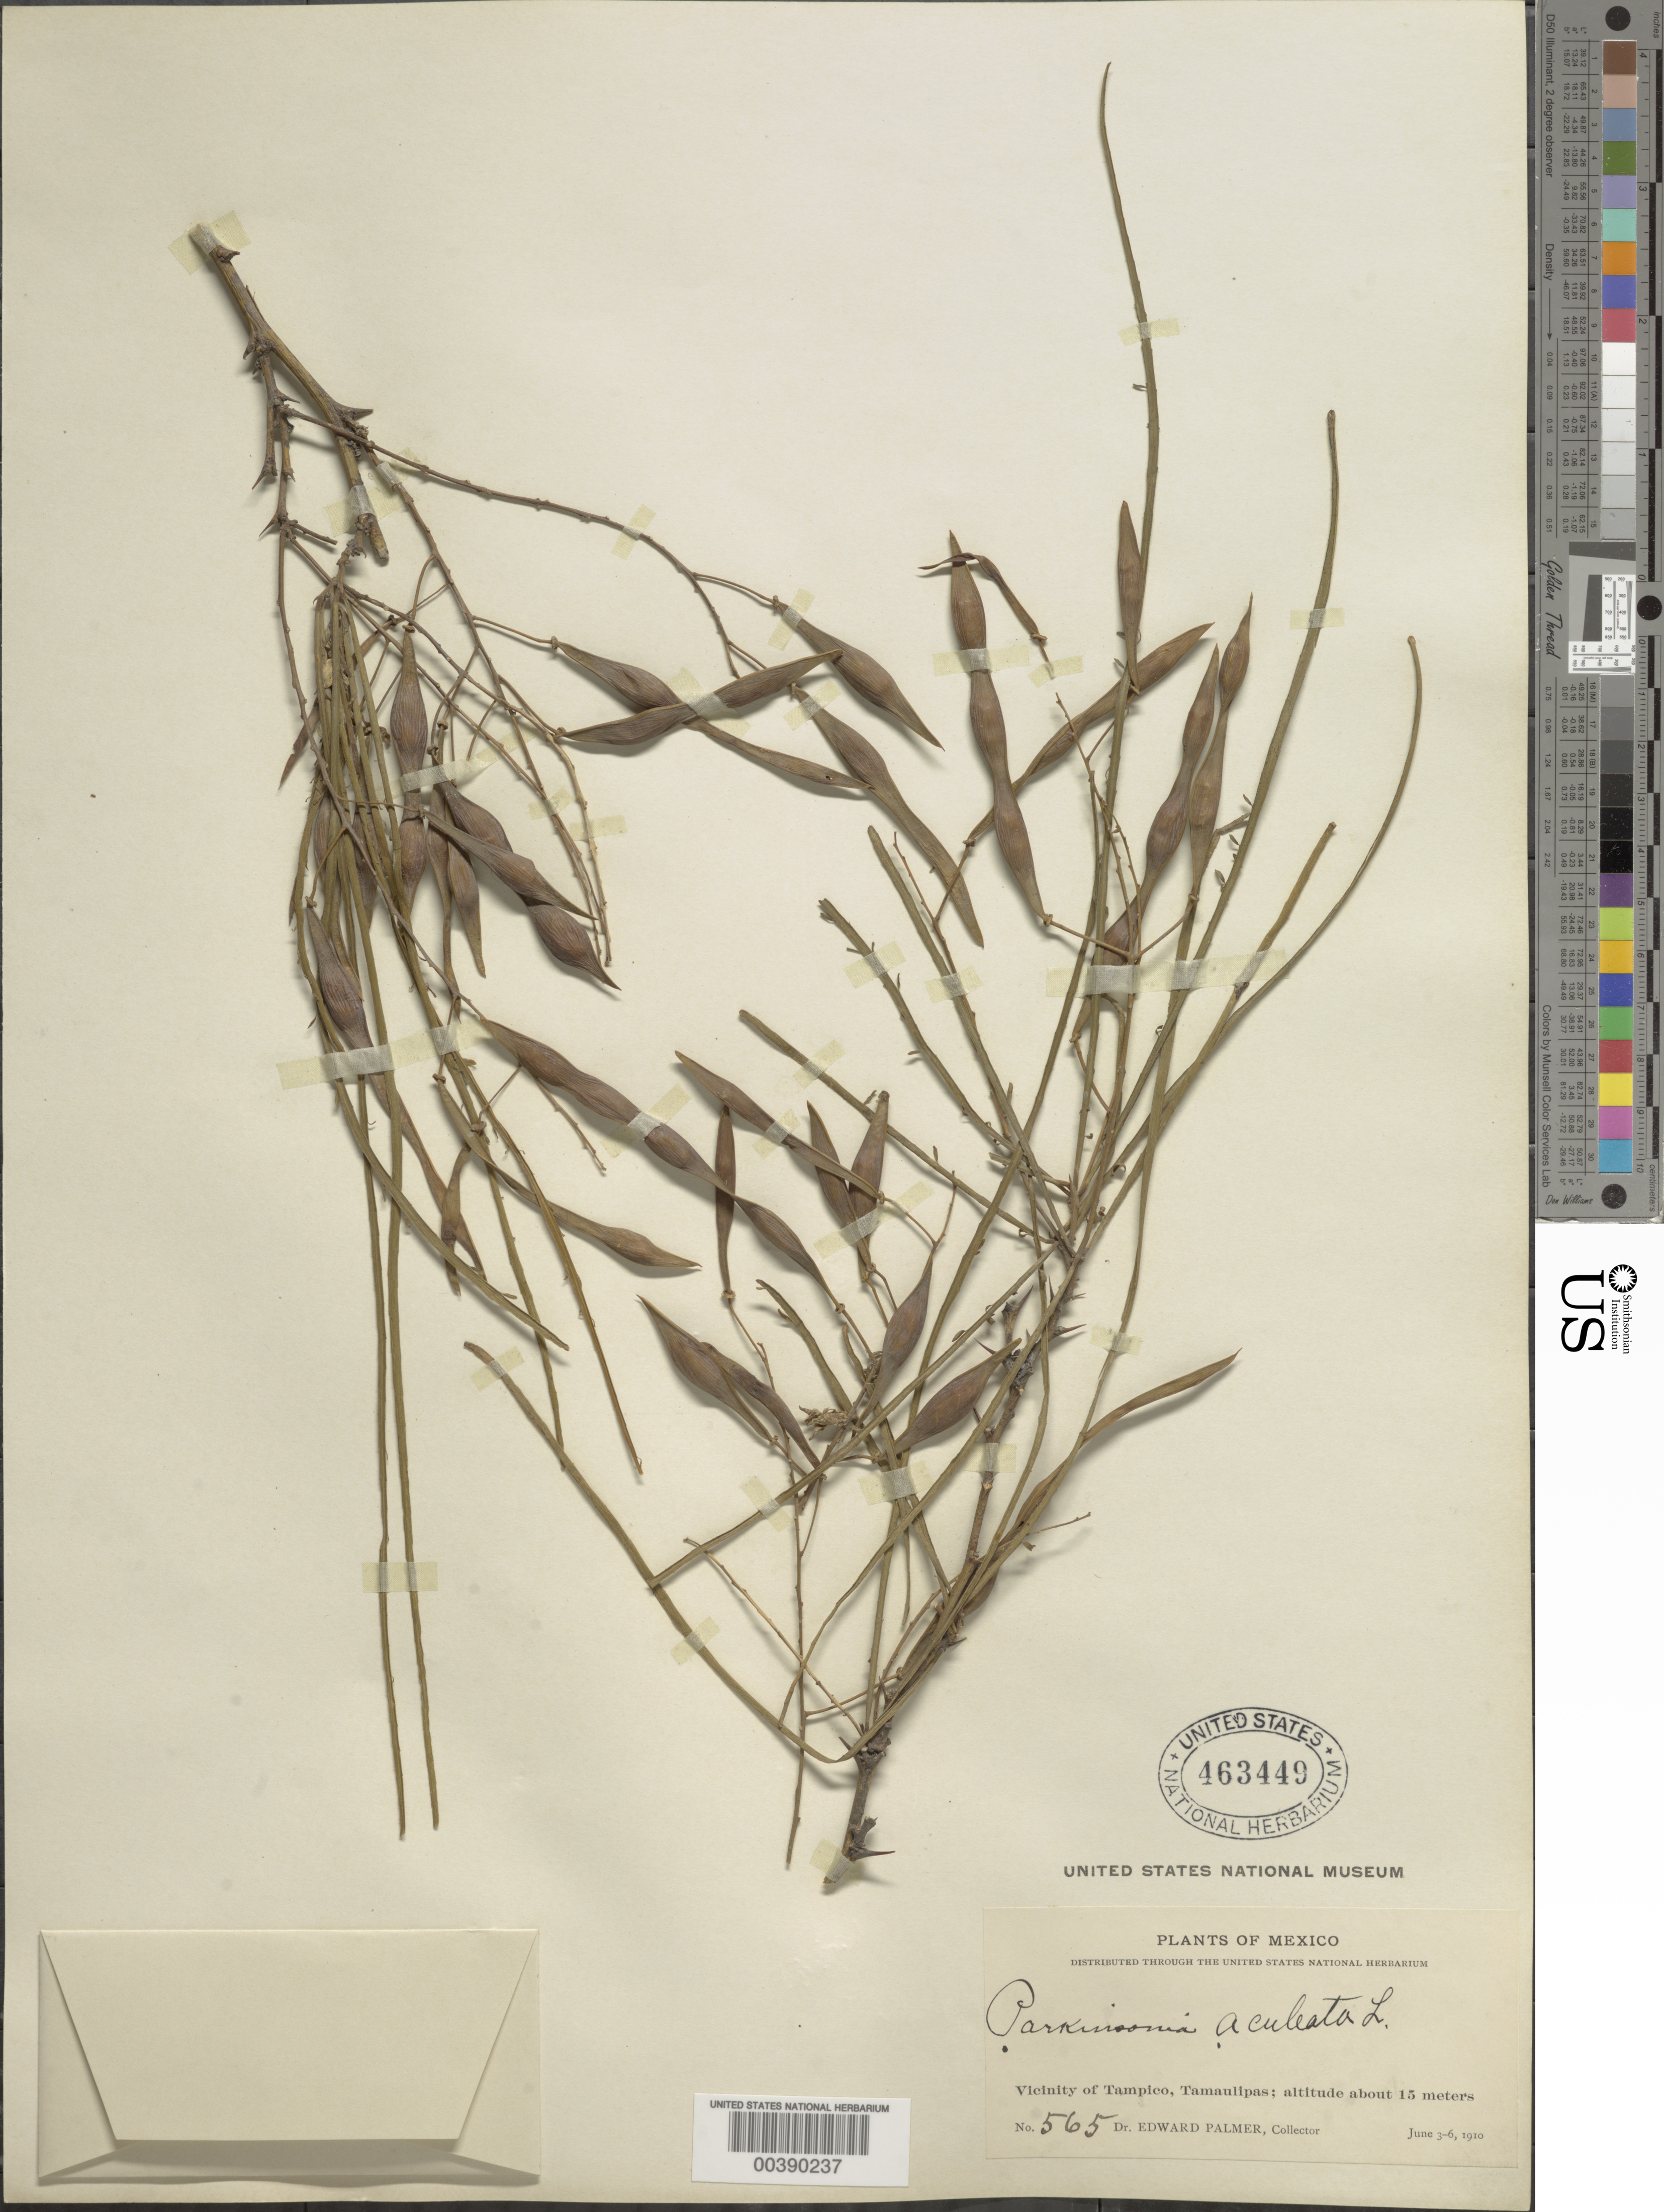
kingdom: Plantae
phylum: Tracheophyta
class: Magnoliopsida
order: Fabales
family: Fabaceae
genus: Parkinsonia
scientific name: Parkinsonia aculeata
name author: L.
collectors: E. Palmer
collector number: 565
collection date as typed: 03 Jun 1910 to 06 Jun 1910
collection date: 1910-06-03/1910-06-06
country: Mexico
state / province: Tamaulipas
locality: Vicinity of tampico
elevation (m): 15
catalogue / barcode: US 463449